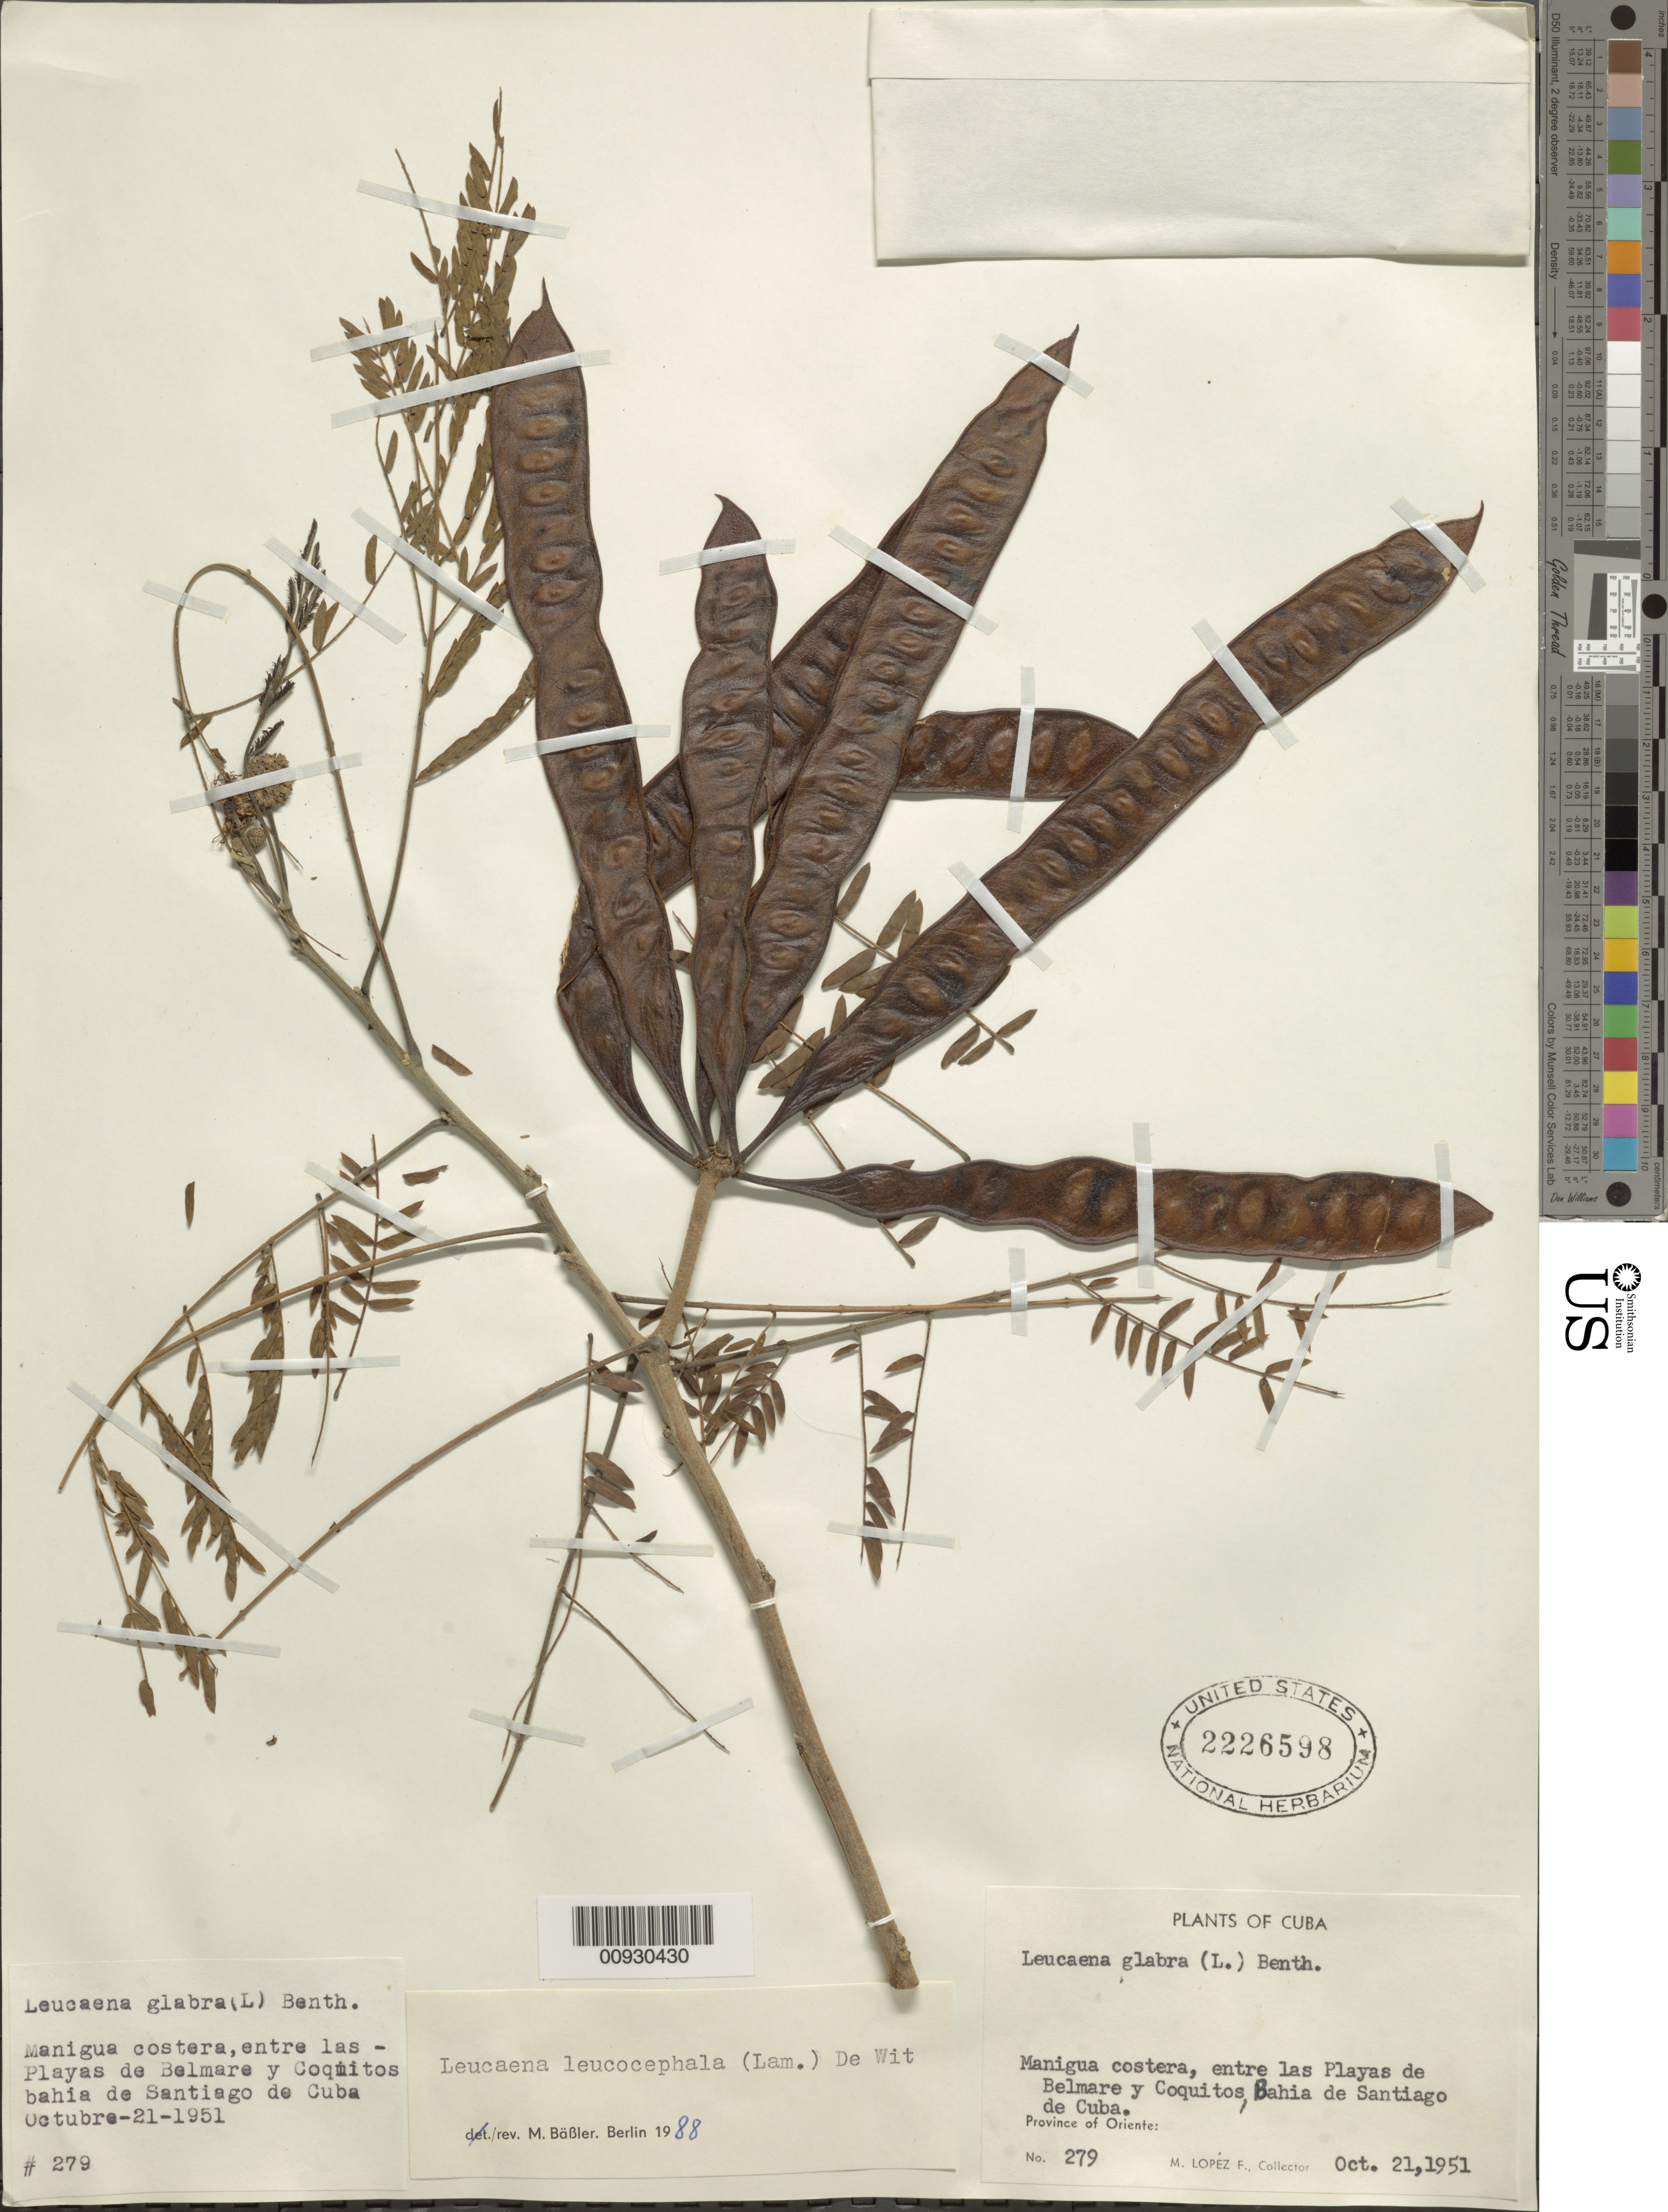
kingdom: Plantae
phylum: Tracheophyta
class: Magnoliopsida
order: Fabales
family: Fabaceae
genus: Leucaena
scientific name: Leucaena leucocephala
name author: (Lam.) de Wit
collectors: M. López Figueiras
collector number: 279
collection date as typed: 21 Oct 1951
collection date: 1951-10-21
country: Cuba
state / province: Santiago de Cuba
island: Cuba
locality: Manigua costera, entre las playas de belmare y coquitos, bahia de santiago de cuba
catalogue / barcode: US 2226598